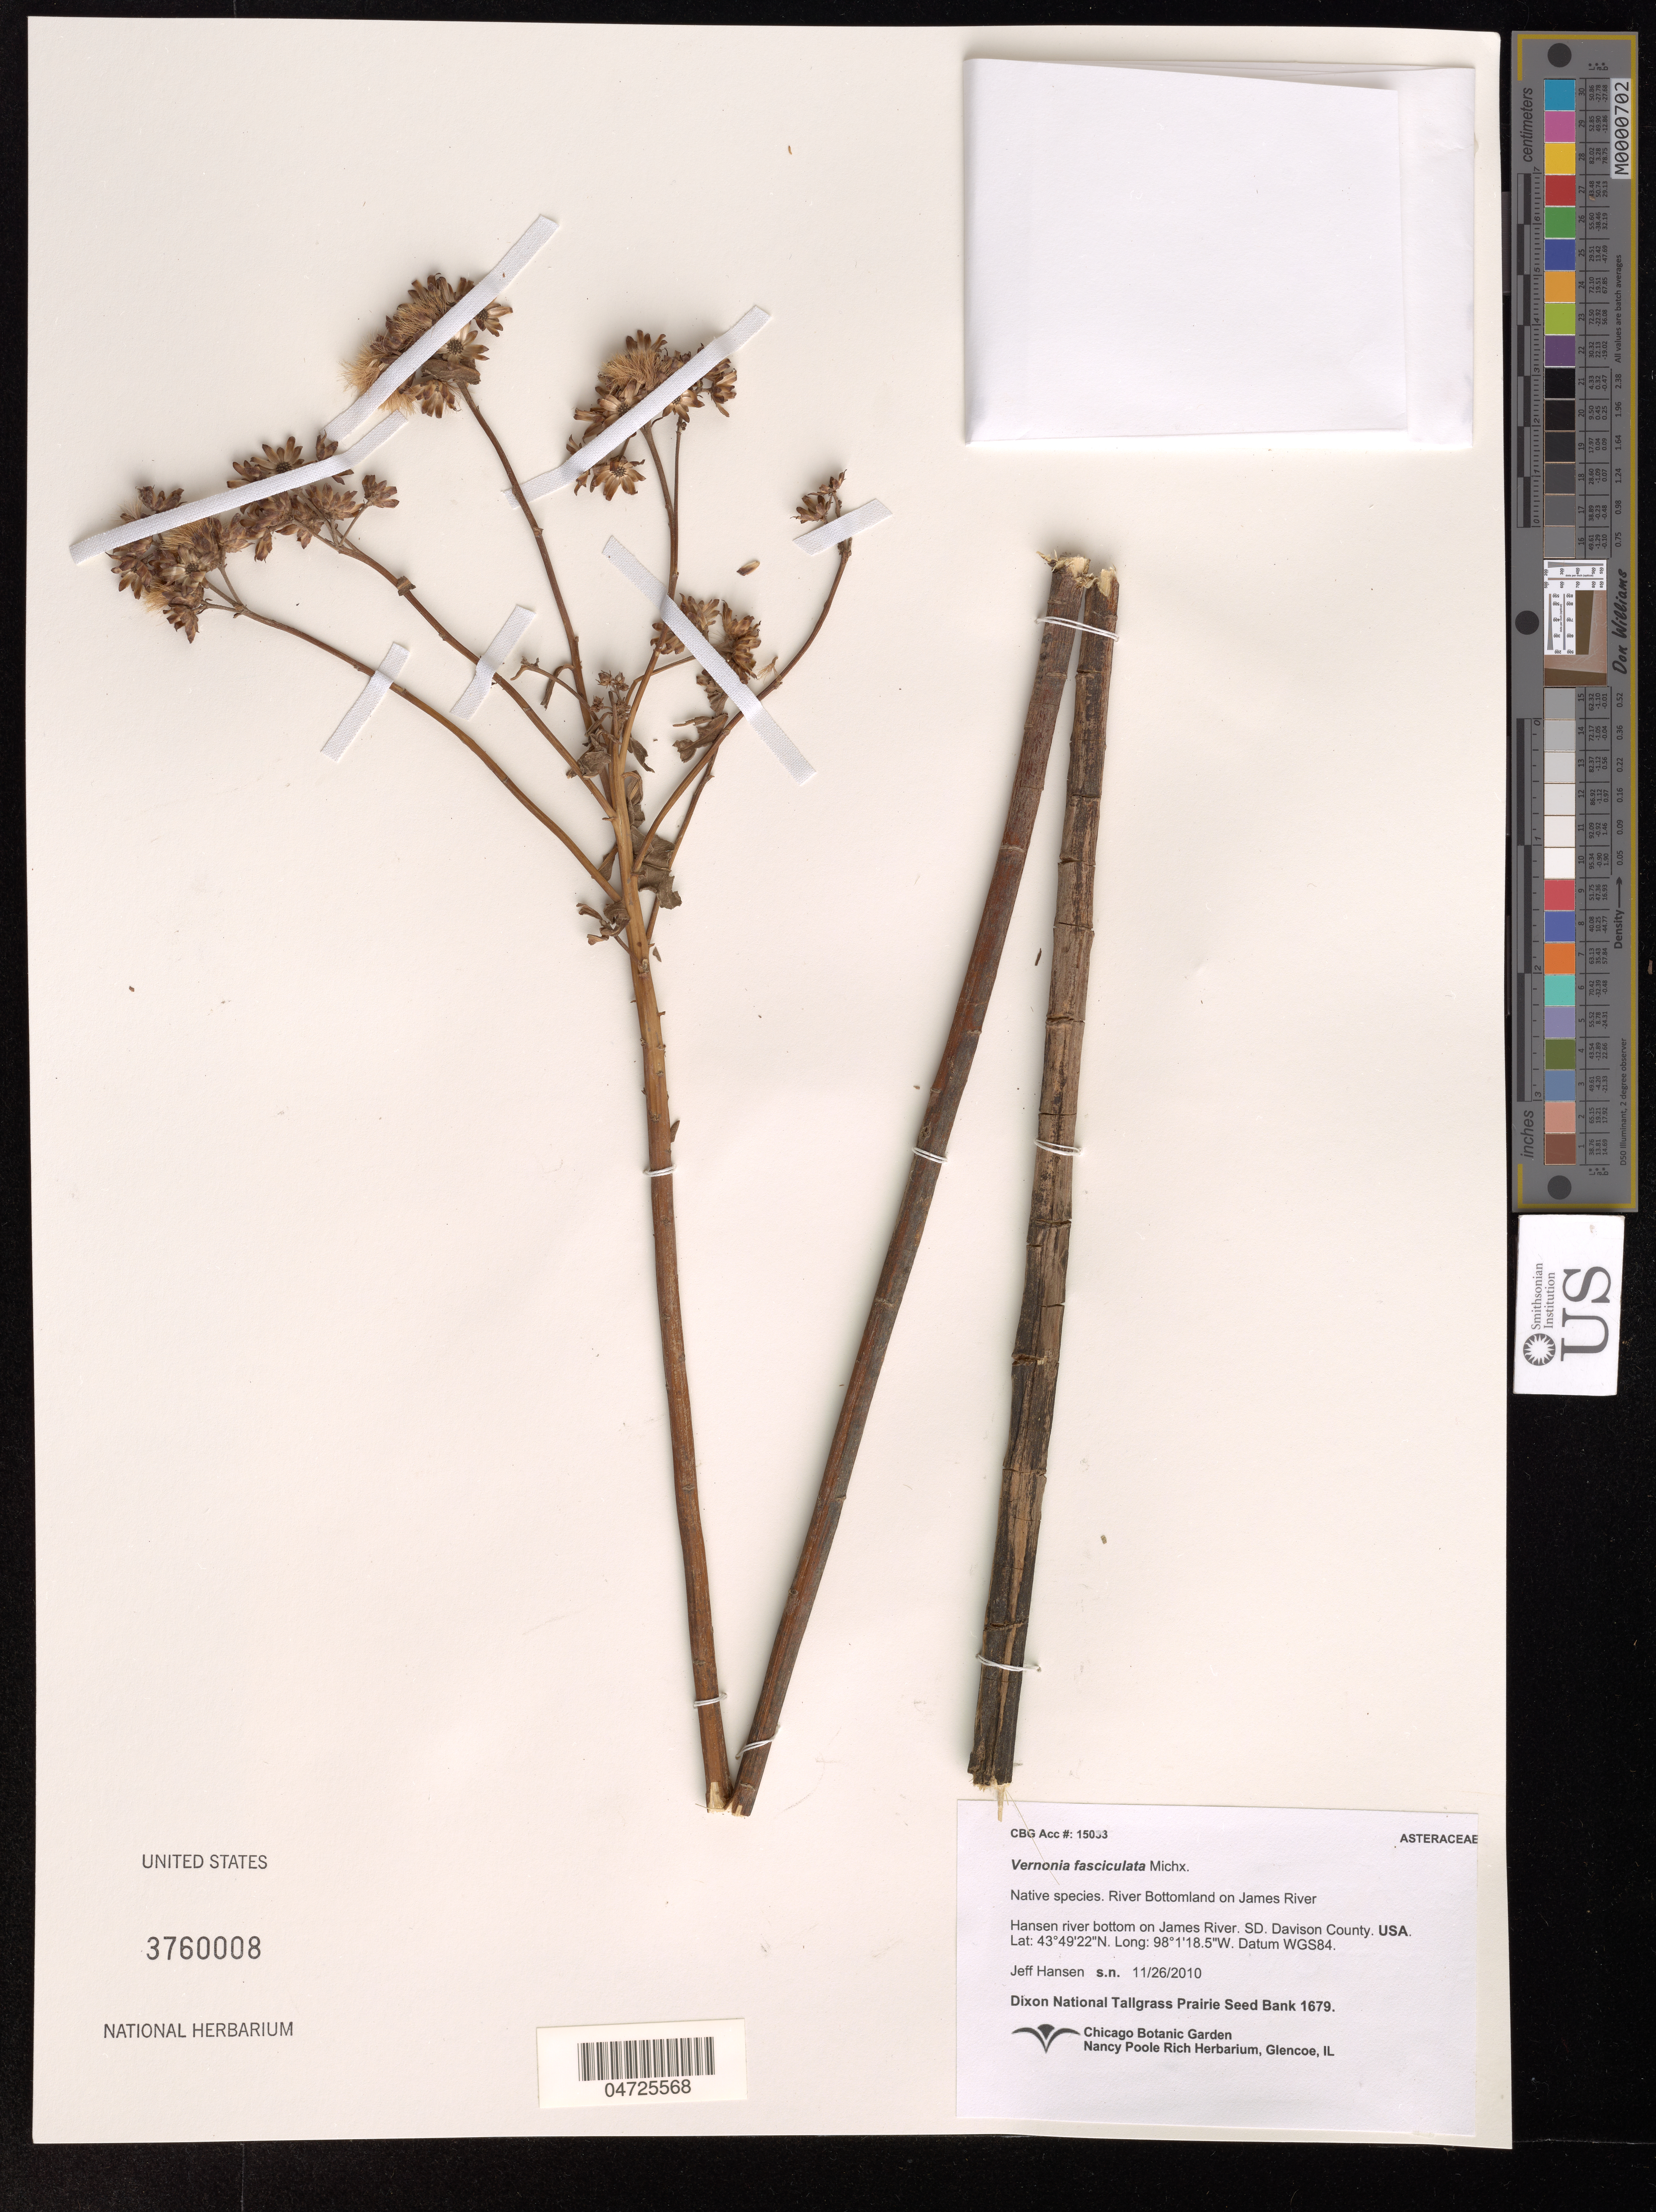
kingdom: Plantae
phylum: Tracheophyta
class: Magnoliopsida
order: Asterales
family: Asteraceae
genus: Vernonia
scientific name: Vernonia fasciculata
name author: Michx.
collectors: J. Hansen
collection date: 2010-11-26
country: United States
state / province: South Dakota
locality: Hansen river bottom on James River. Davison County. Datum WGS84.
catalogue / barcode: US 3760008